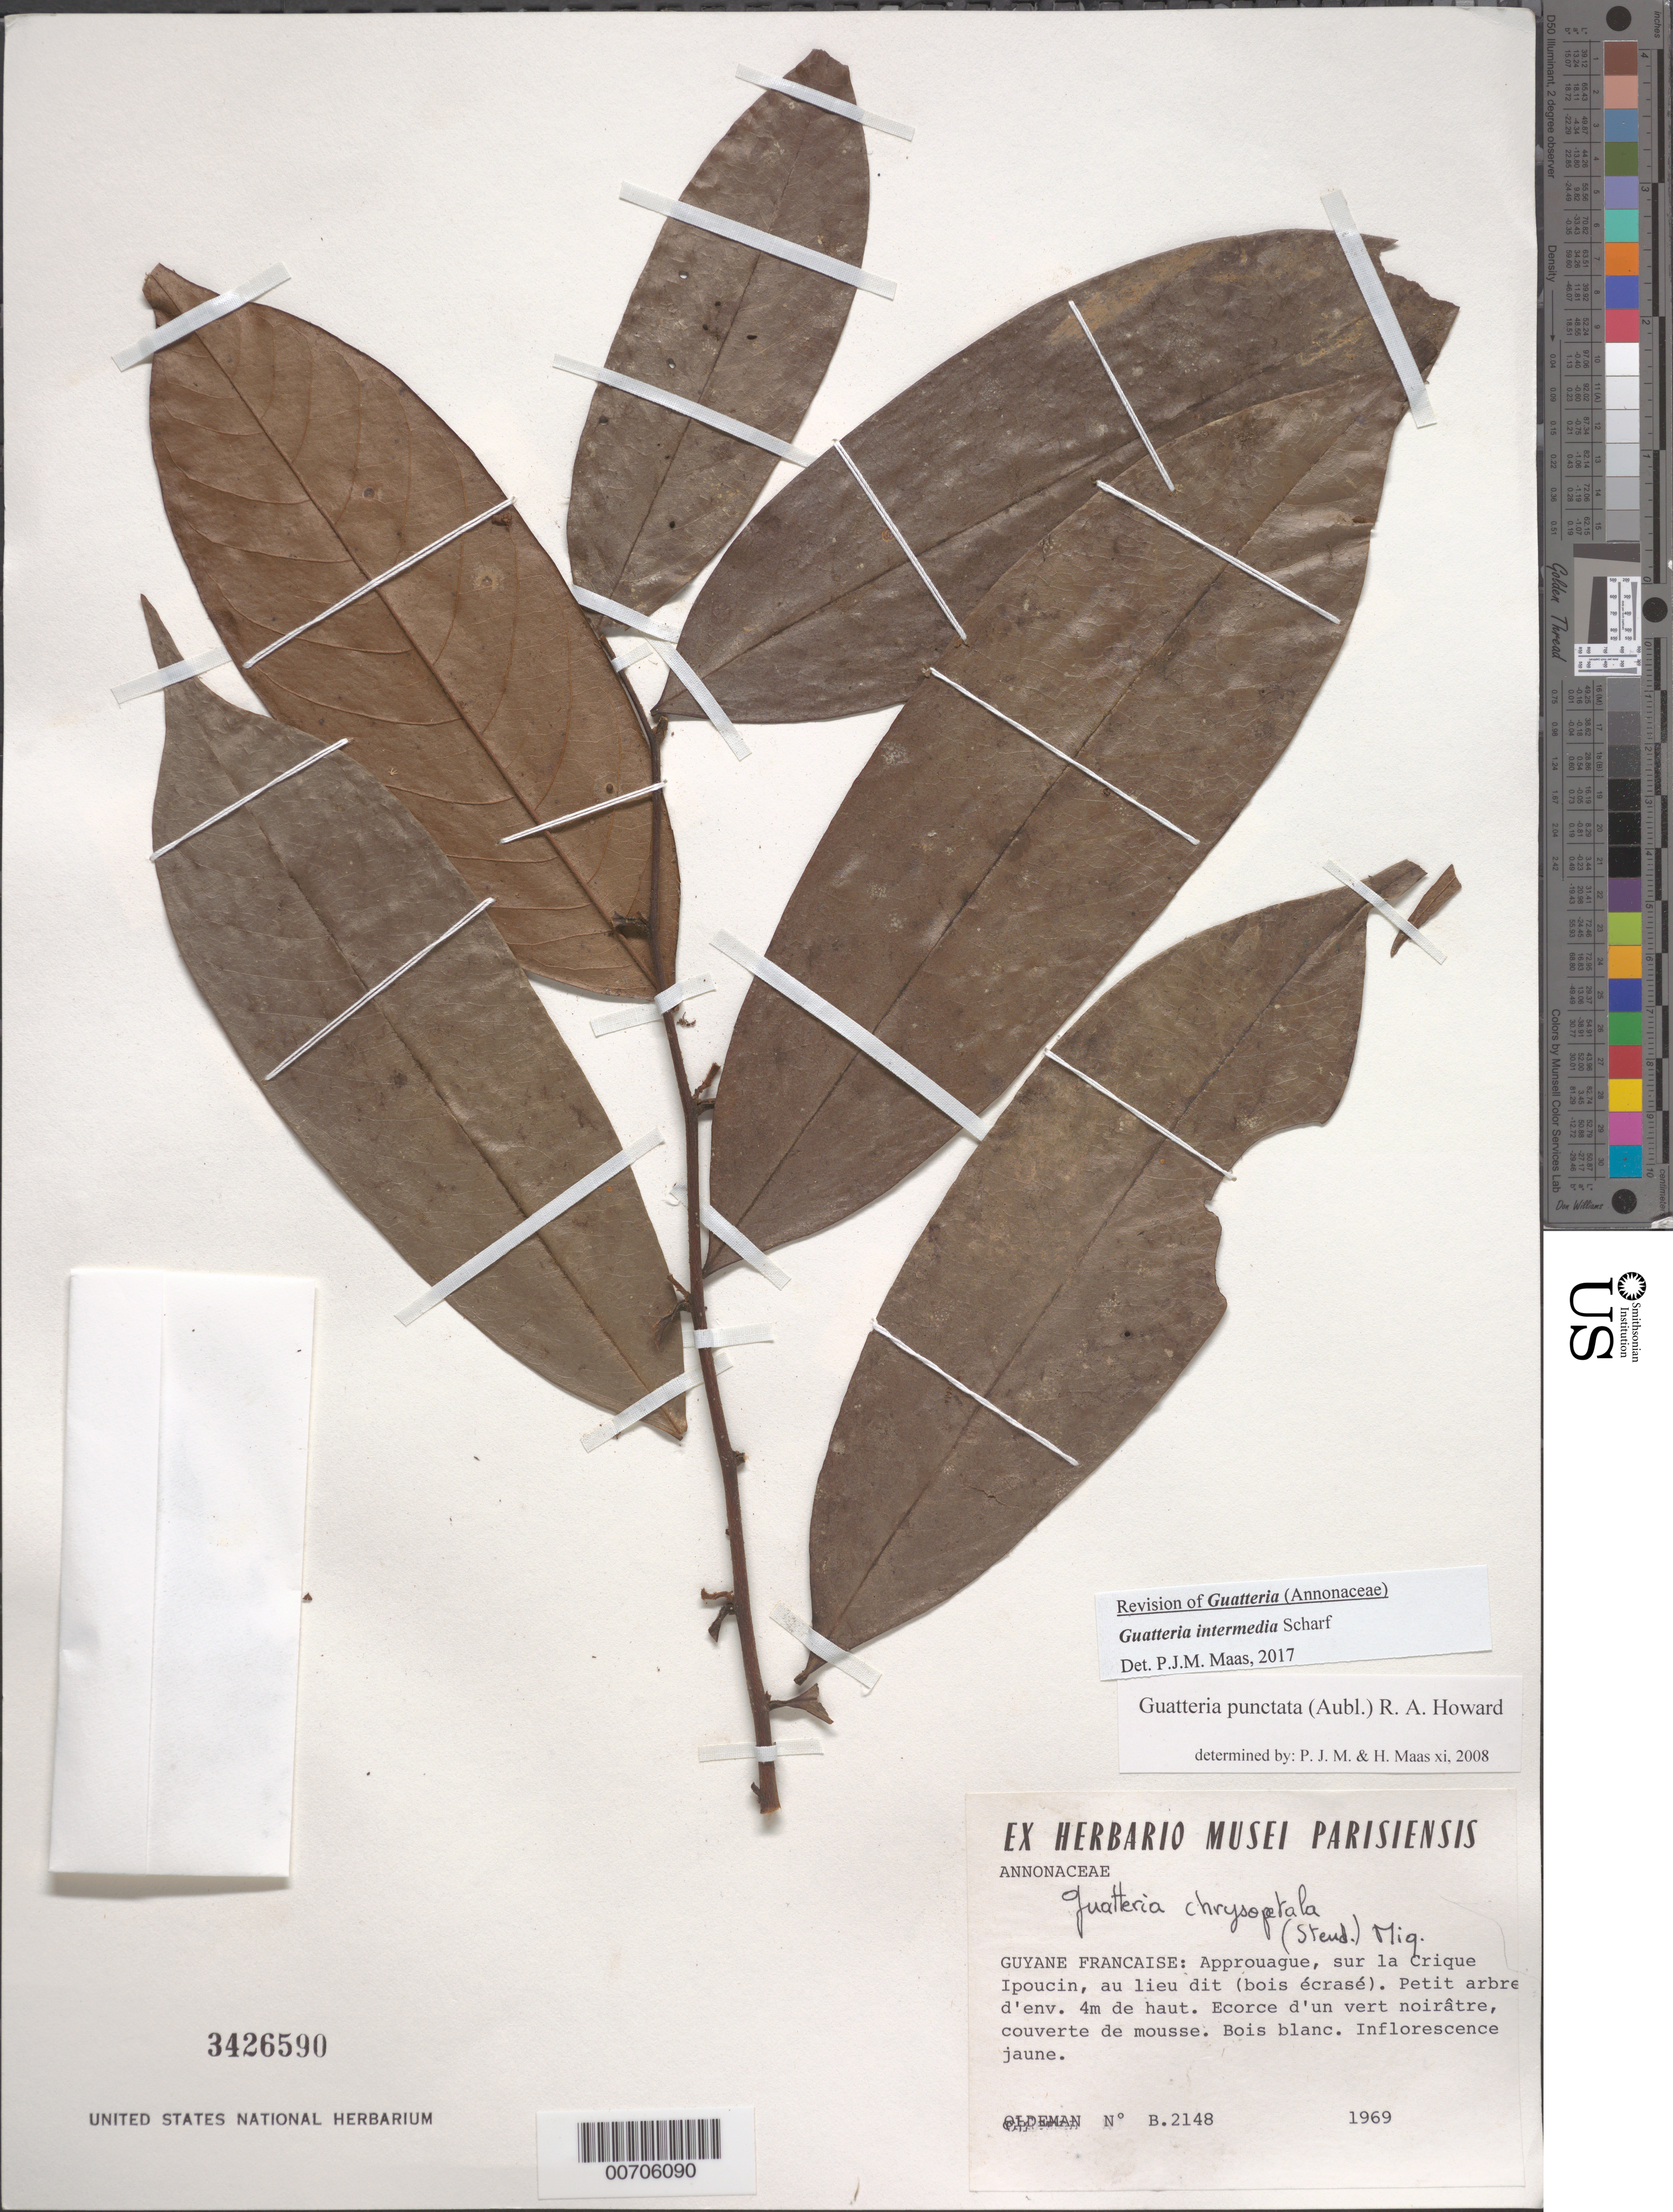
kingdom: Plantae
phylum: Tracheophyta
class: Magnoliopsida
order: Magnoliales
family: Annonaceae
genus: Guatteria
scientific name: Guatteria intermedia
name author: Scharf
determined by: Maas, Paul J.; Maas, H.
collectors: R. Oldeman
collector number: B 2148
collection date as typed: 24-Feb-69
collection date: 1969-02-24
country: French Guiana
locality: Crique Ipoucin, Approuague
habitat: Aui lieu dit (bois ecrase)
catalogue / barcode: US 3426590